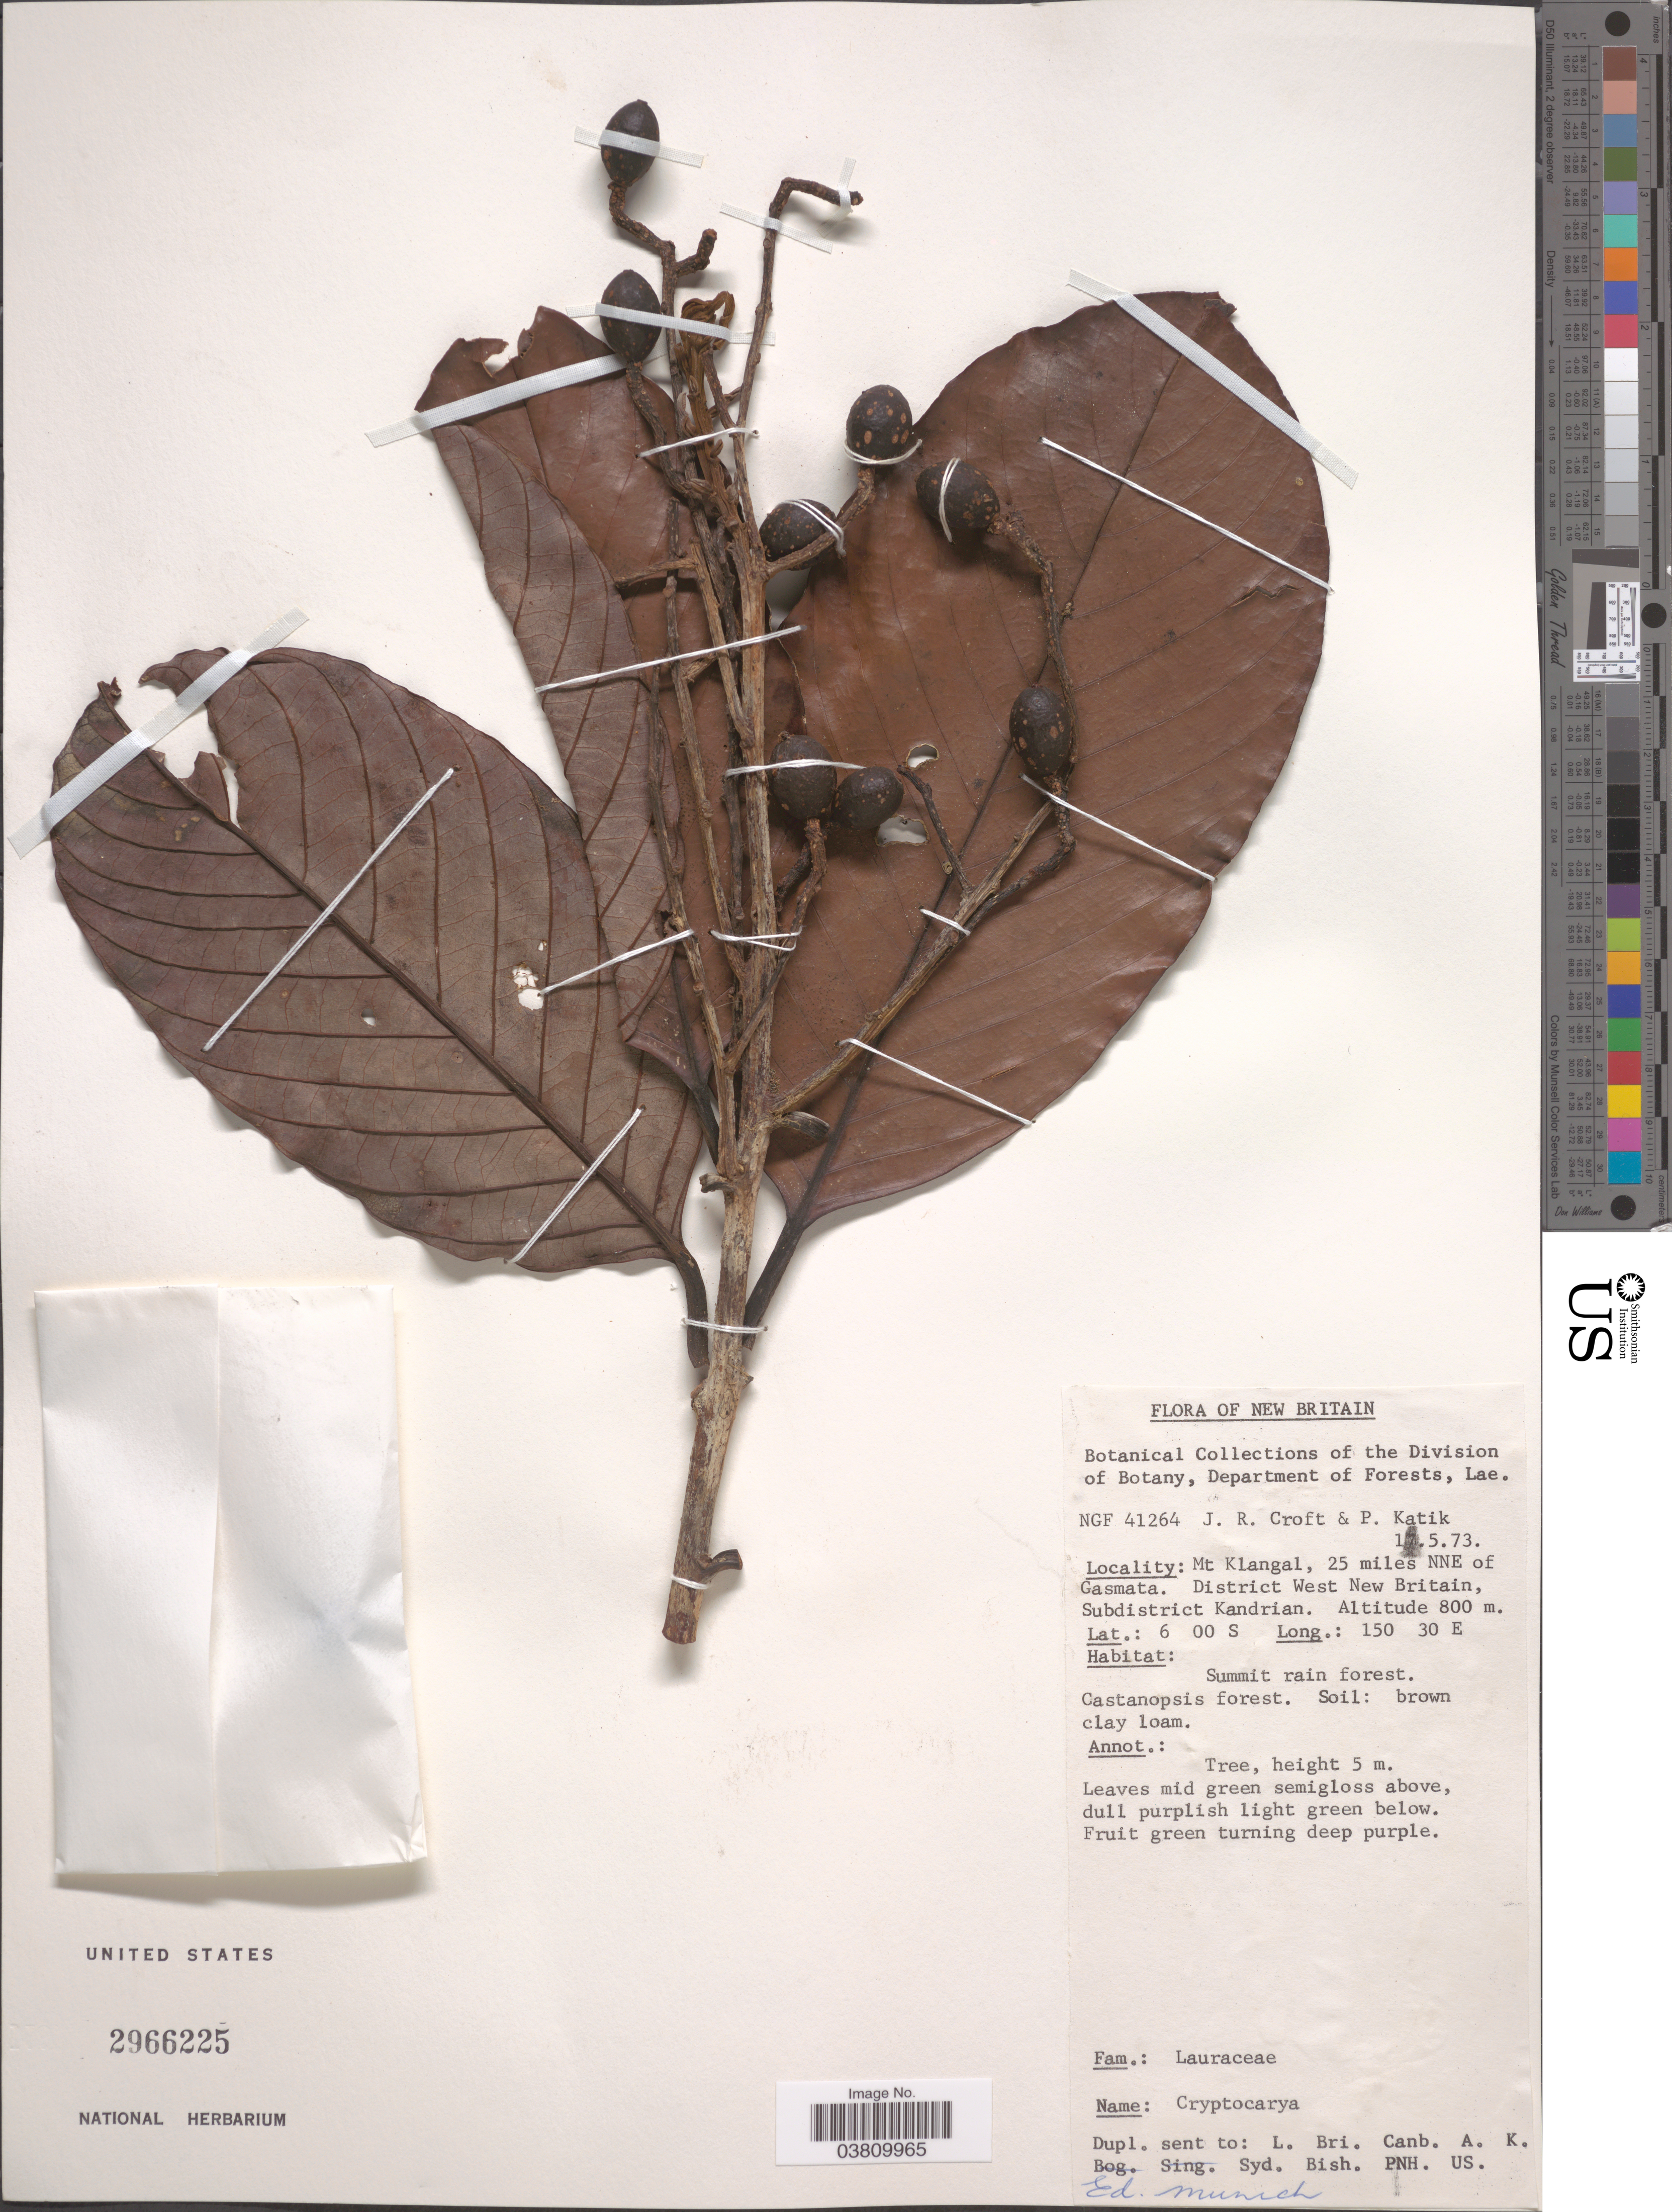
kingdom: Plantae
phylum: Tracheophyta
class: Magnoliopsida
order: Laurales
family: Lauraceae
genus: Cryptocarya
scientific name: Cryptocarya sp.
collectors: J. R. Croft & P. Katik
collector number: NGF41264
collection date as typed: Transcribed d/m/y: 17/5/73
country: Papua New Guinea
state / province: West New Britain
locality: Mt Klangal, 25 miles NNE of Gasmata. District West New Britain, Subdistrict Kandrian.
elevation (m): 800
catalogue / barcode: US 2966225